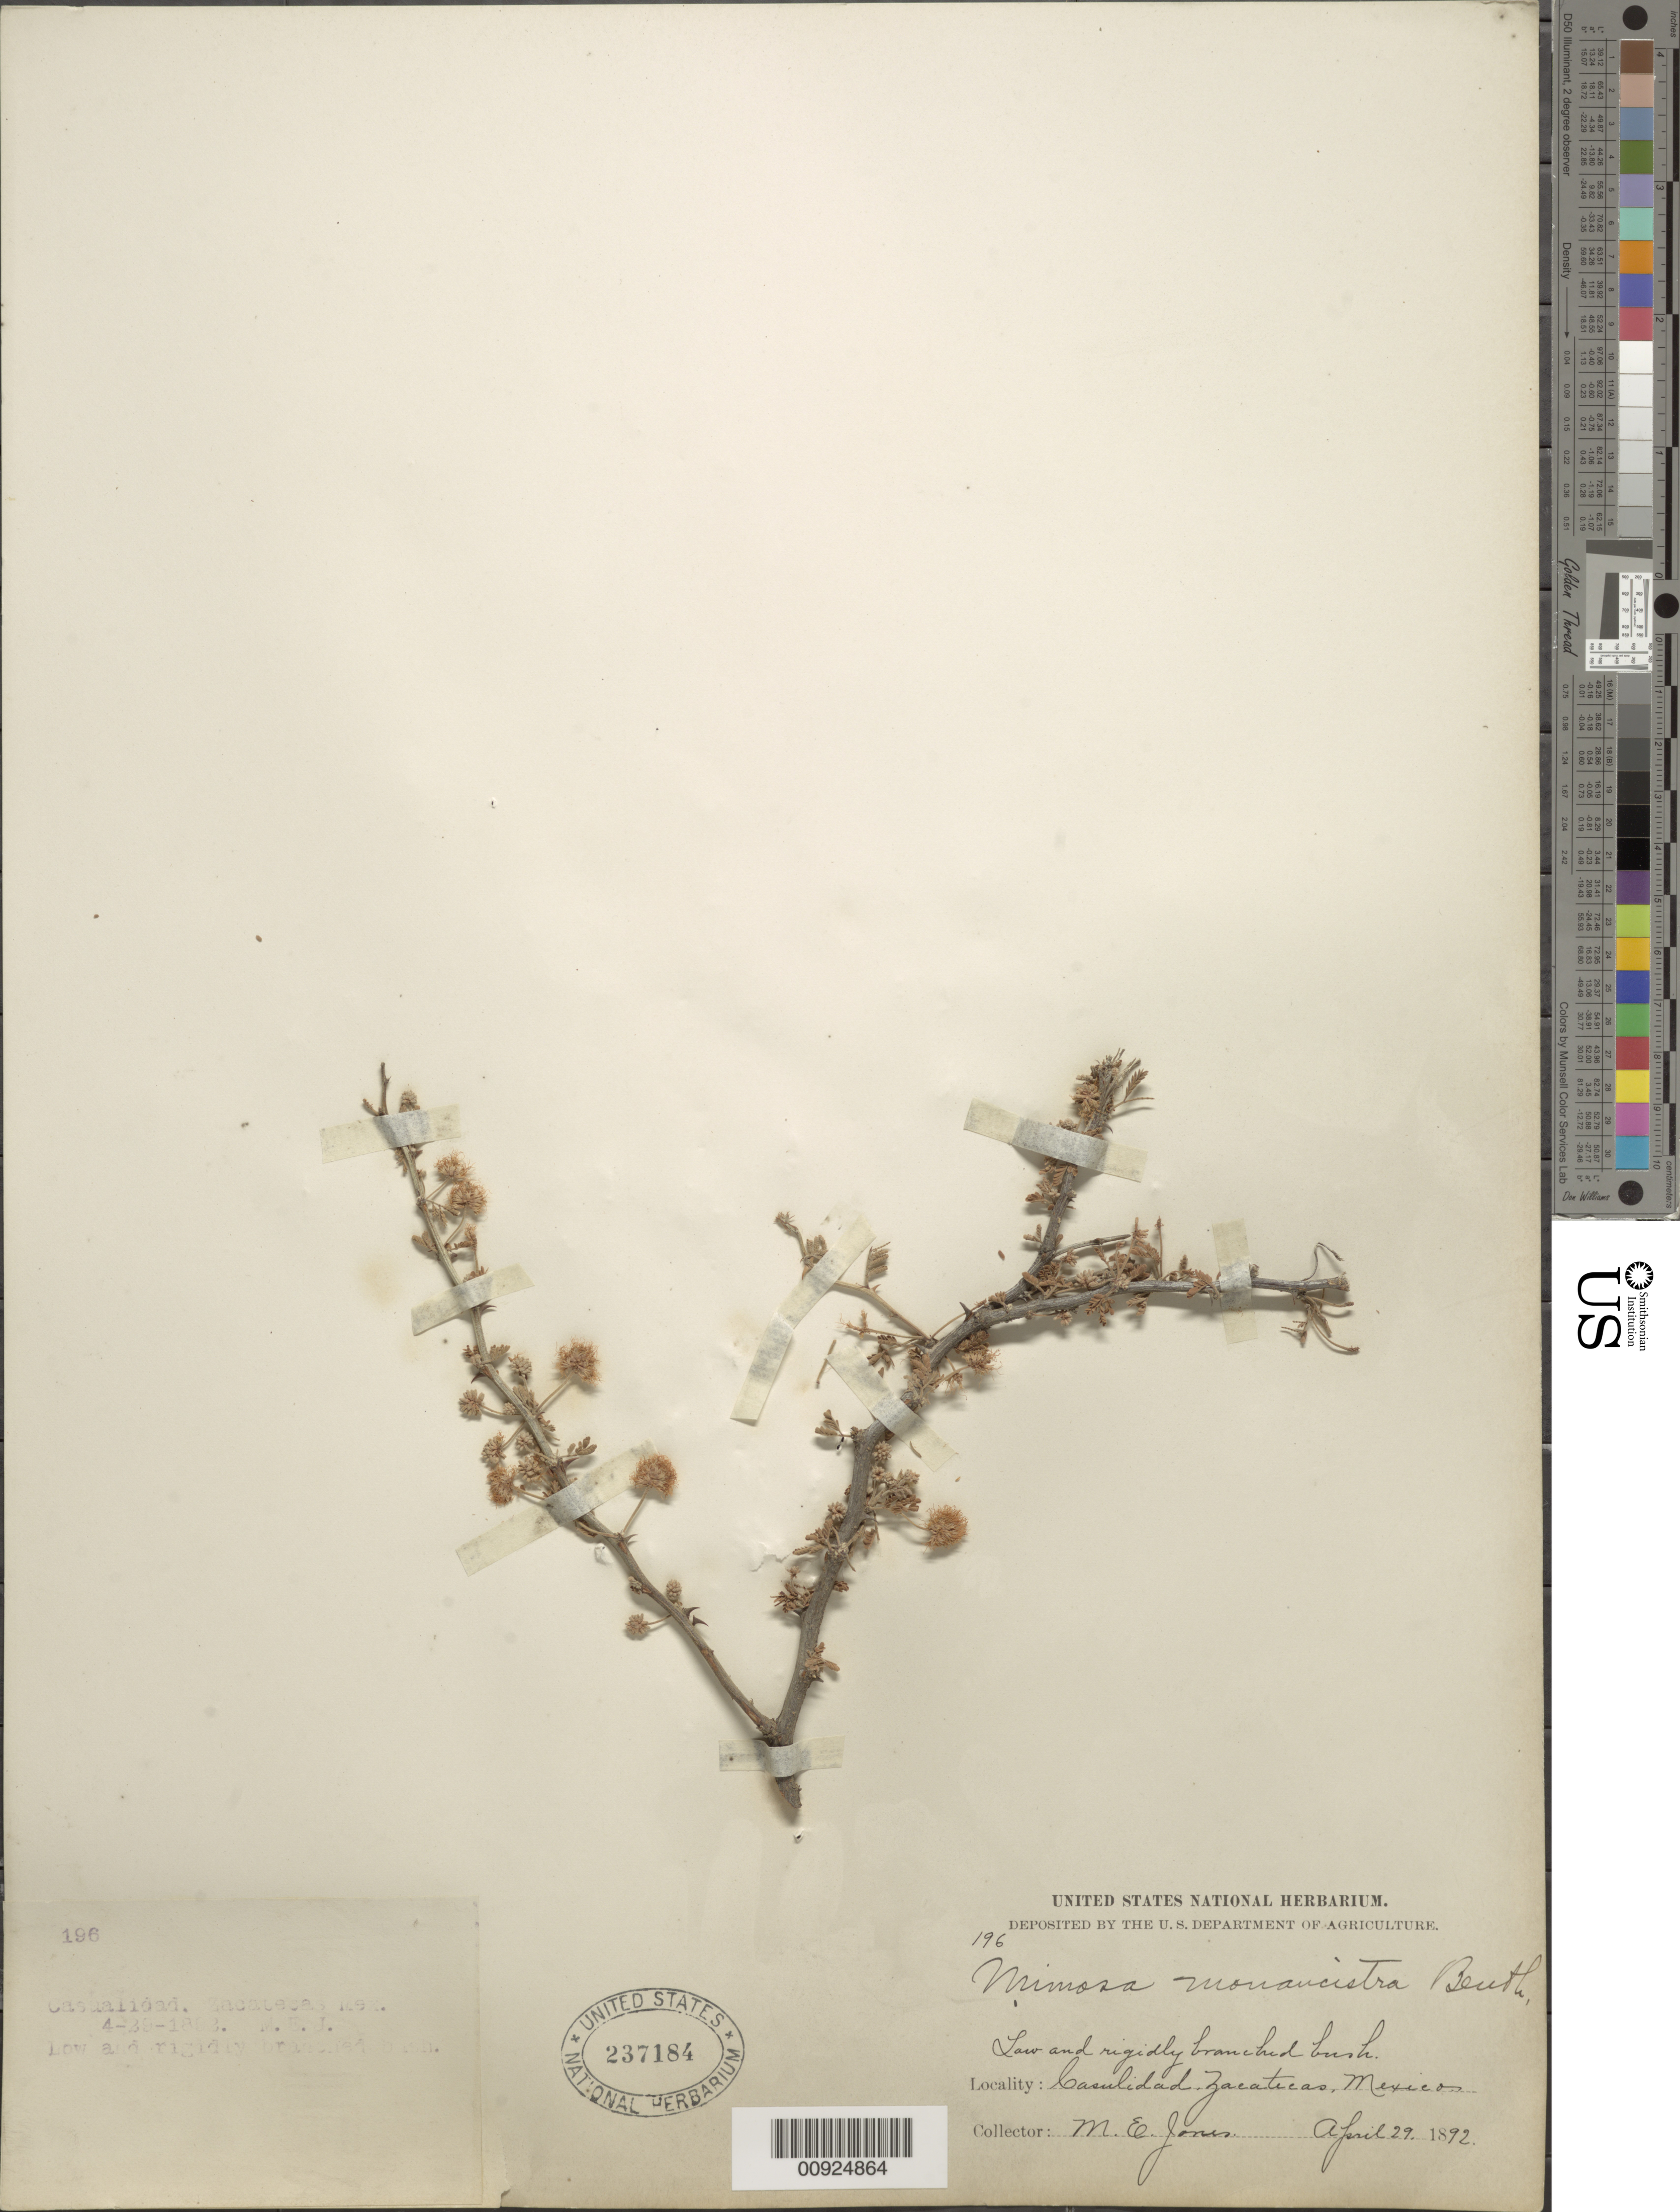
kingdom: Plantae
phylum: Tracheophyta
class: Magnoliopsida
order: Fabales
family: Fabaceae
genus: Mimosa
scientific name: Mimosa monancistra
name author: Benth.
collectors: M. E. Jones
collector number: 196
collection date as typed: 29 Apr 1892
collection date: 1892-04-29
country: Mexico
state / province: Zacatecas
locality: Casualidad, Zacatecas.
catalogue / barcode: US 237184